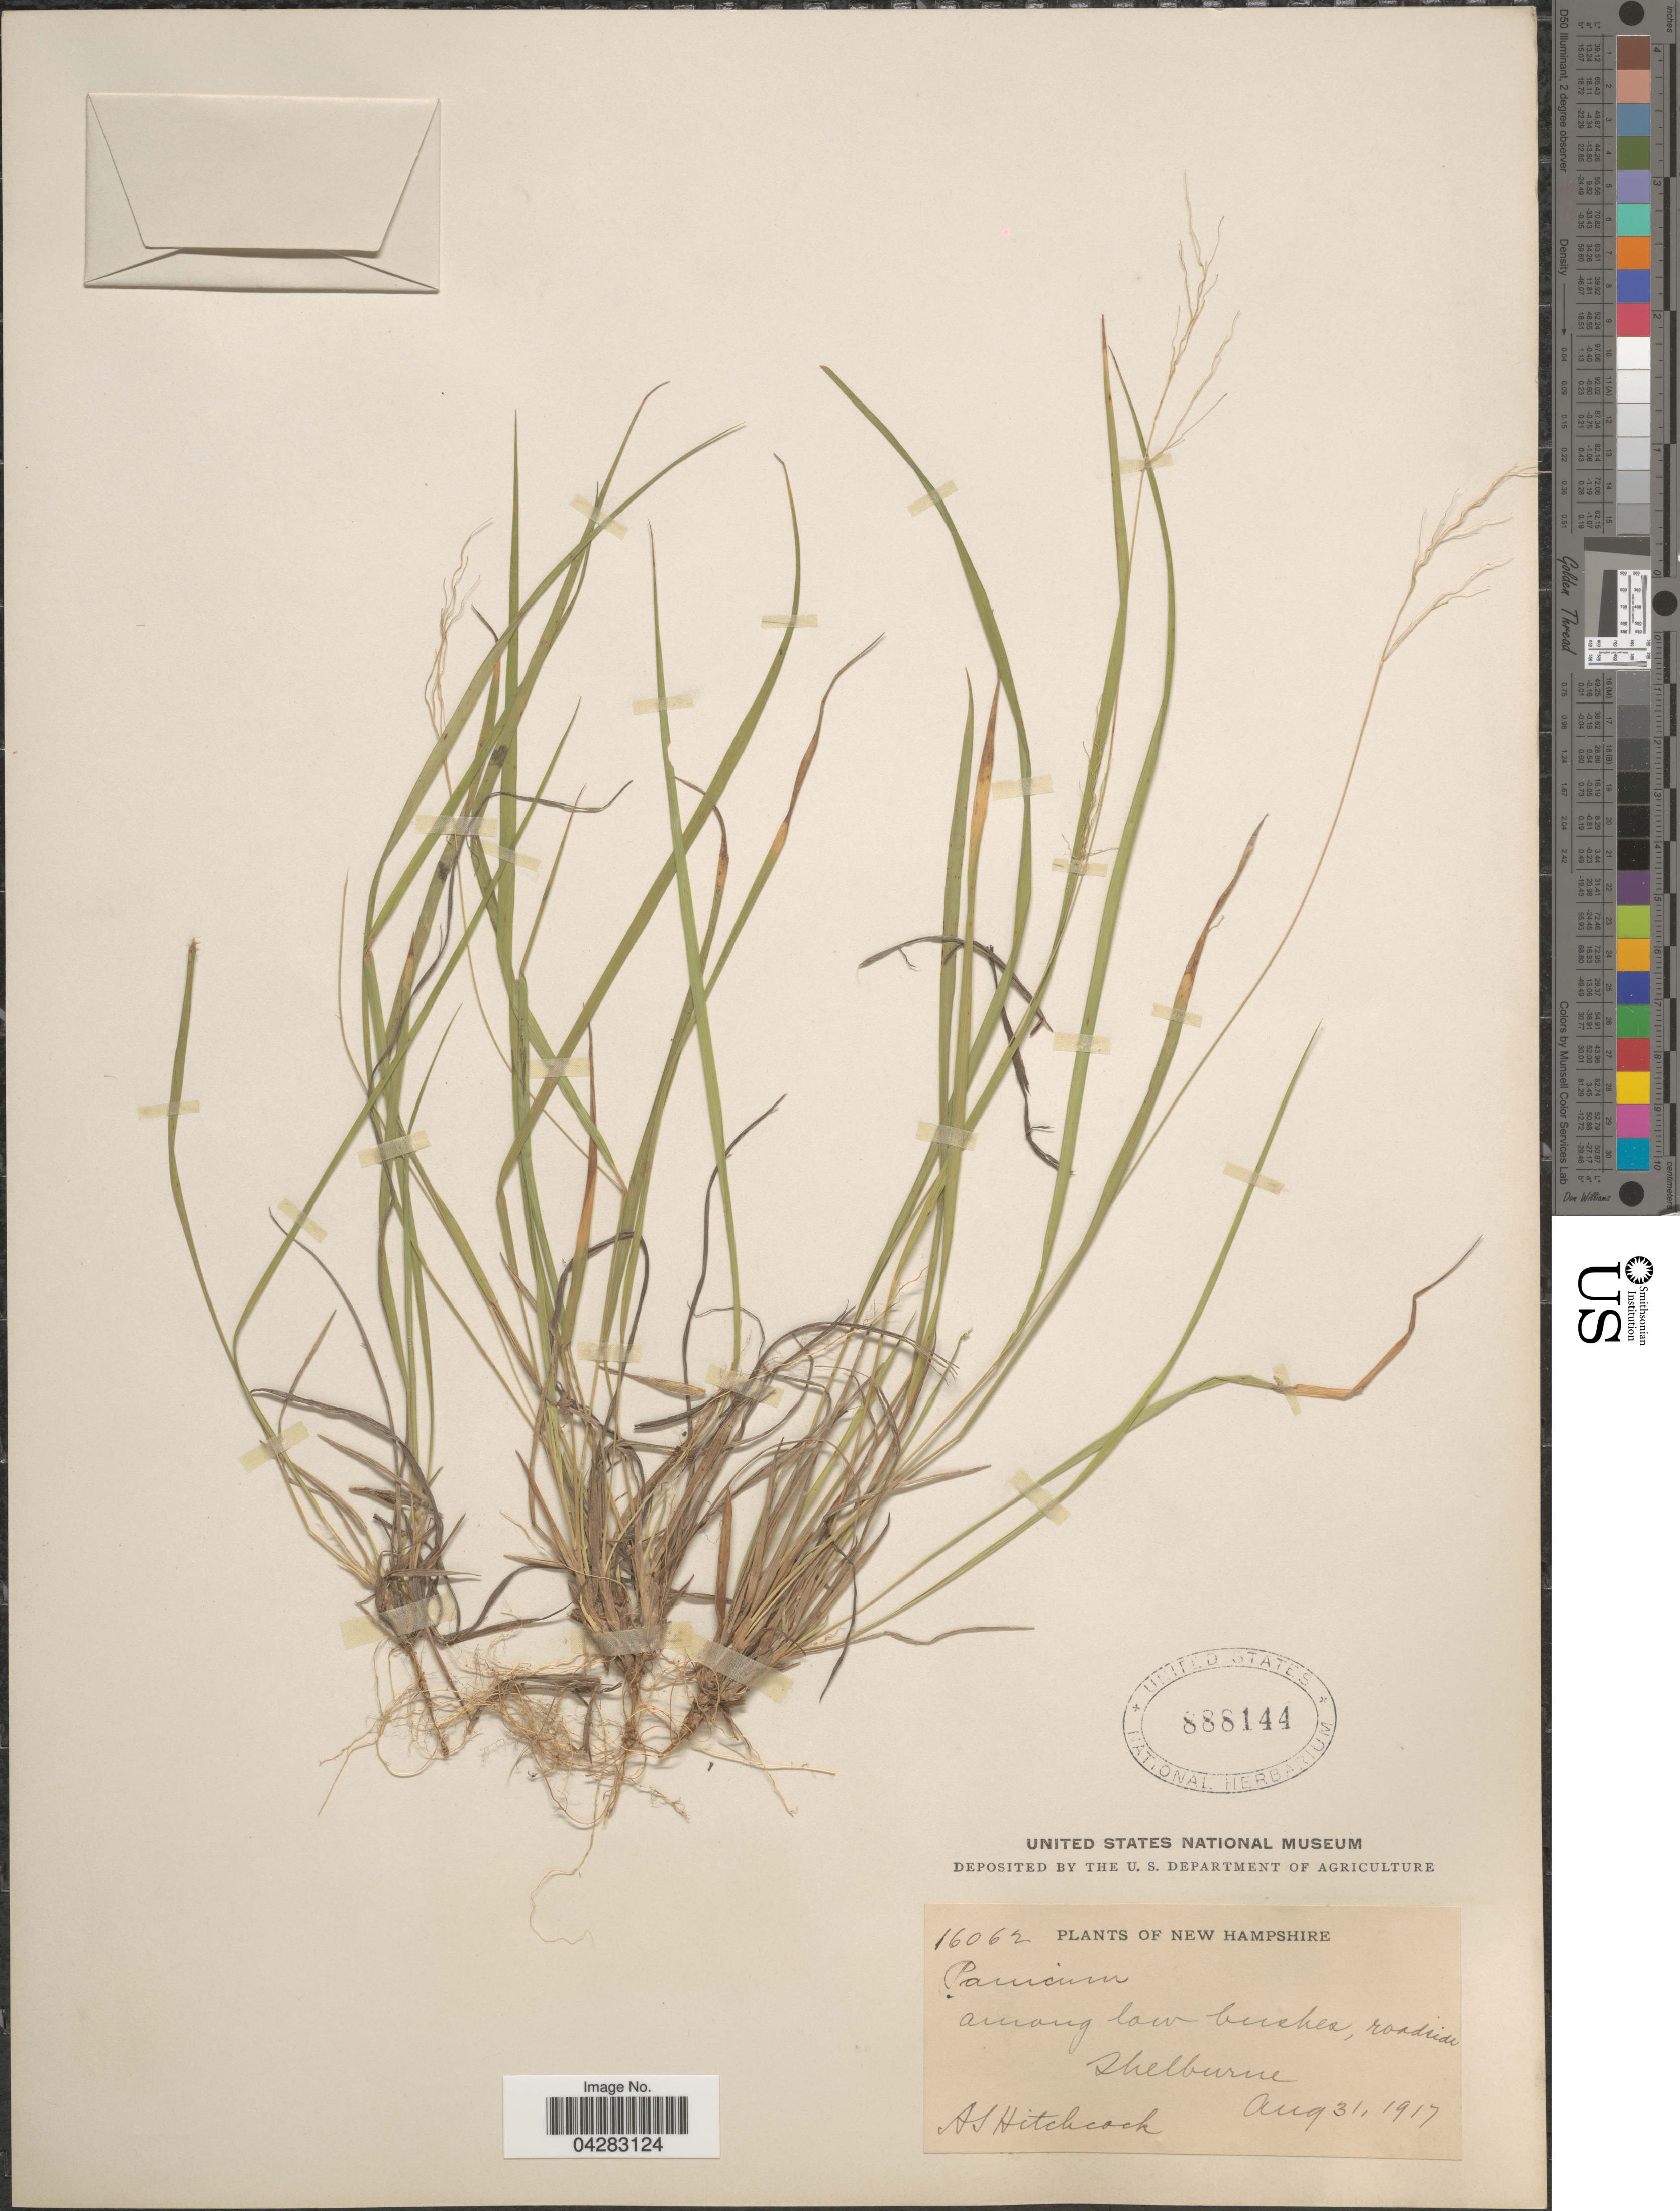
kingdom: Plantae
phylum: Tracheophyta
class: Liliopsida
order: Poales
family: Poaceae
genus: Dichanthelium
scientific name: Dichanthelium linearifolium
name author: (Scribn.) Gould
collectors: A. S. Hitchcock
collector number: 16062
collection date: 1917-08-31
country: United States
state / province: New Hampshire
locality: Among low bushes, roadside Shelburne.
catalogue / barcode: US 888144